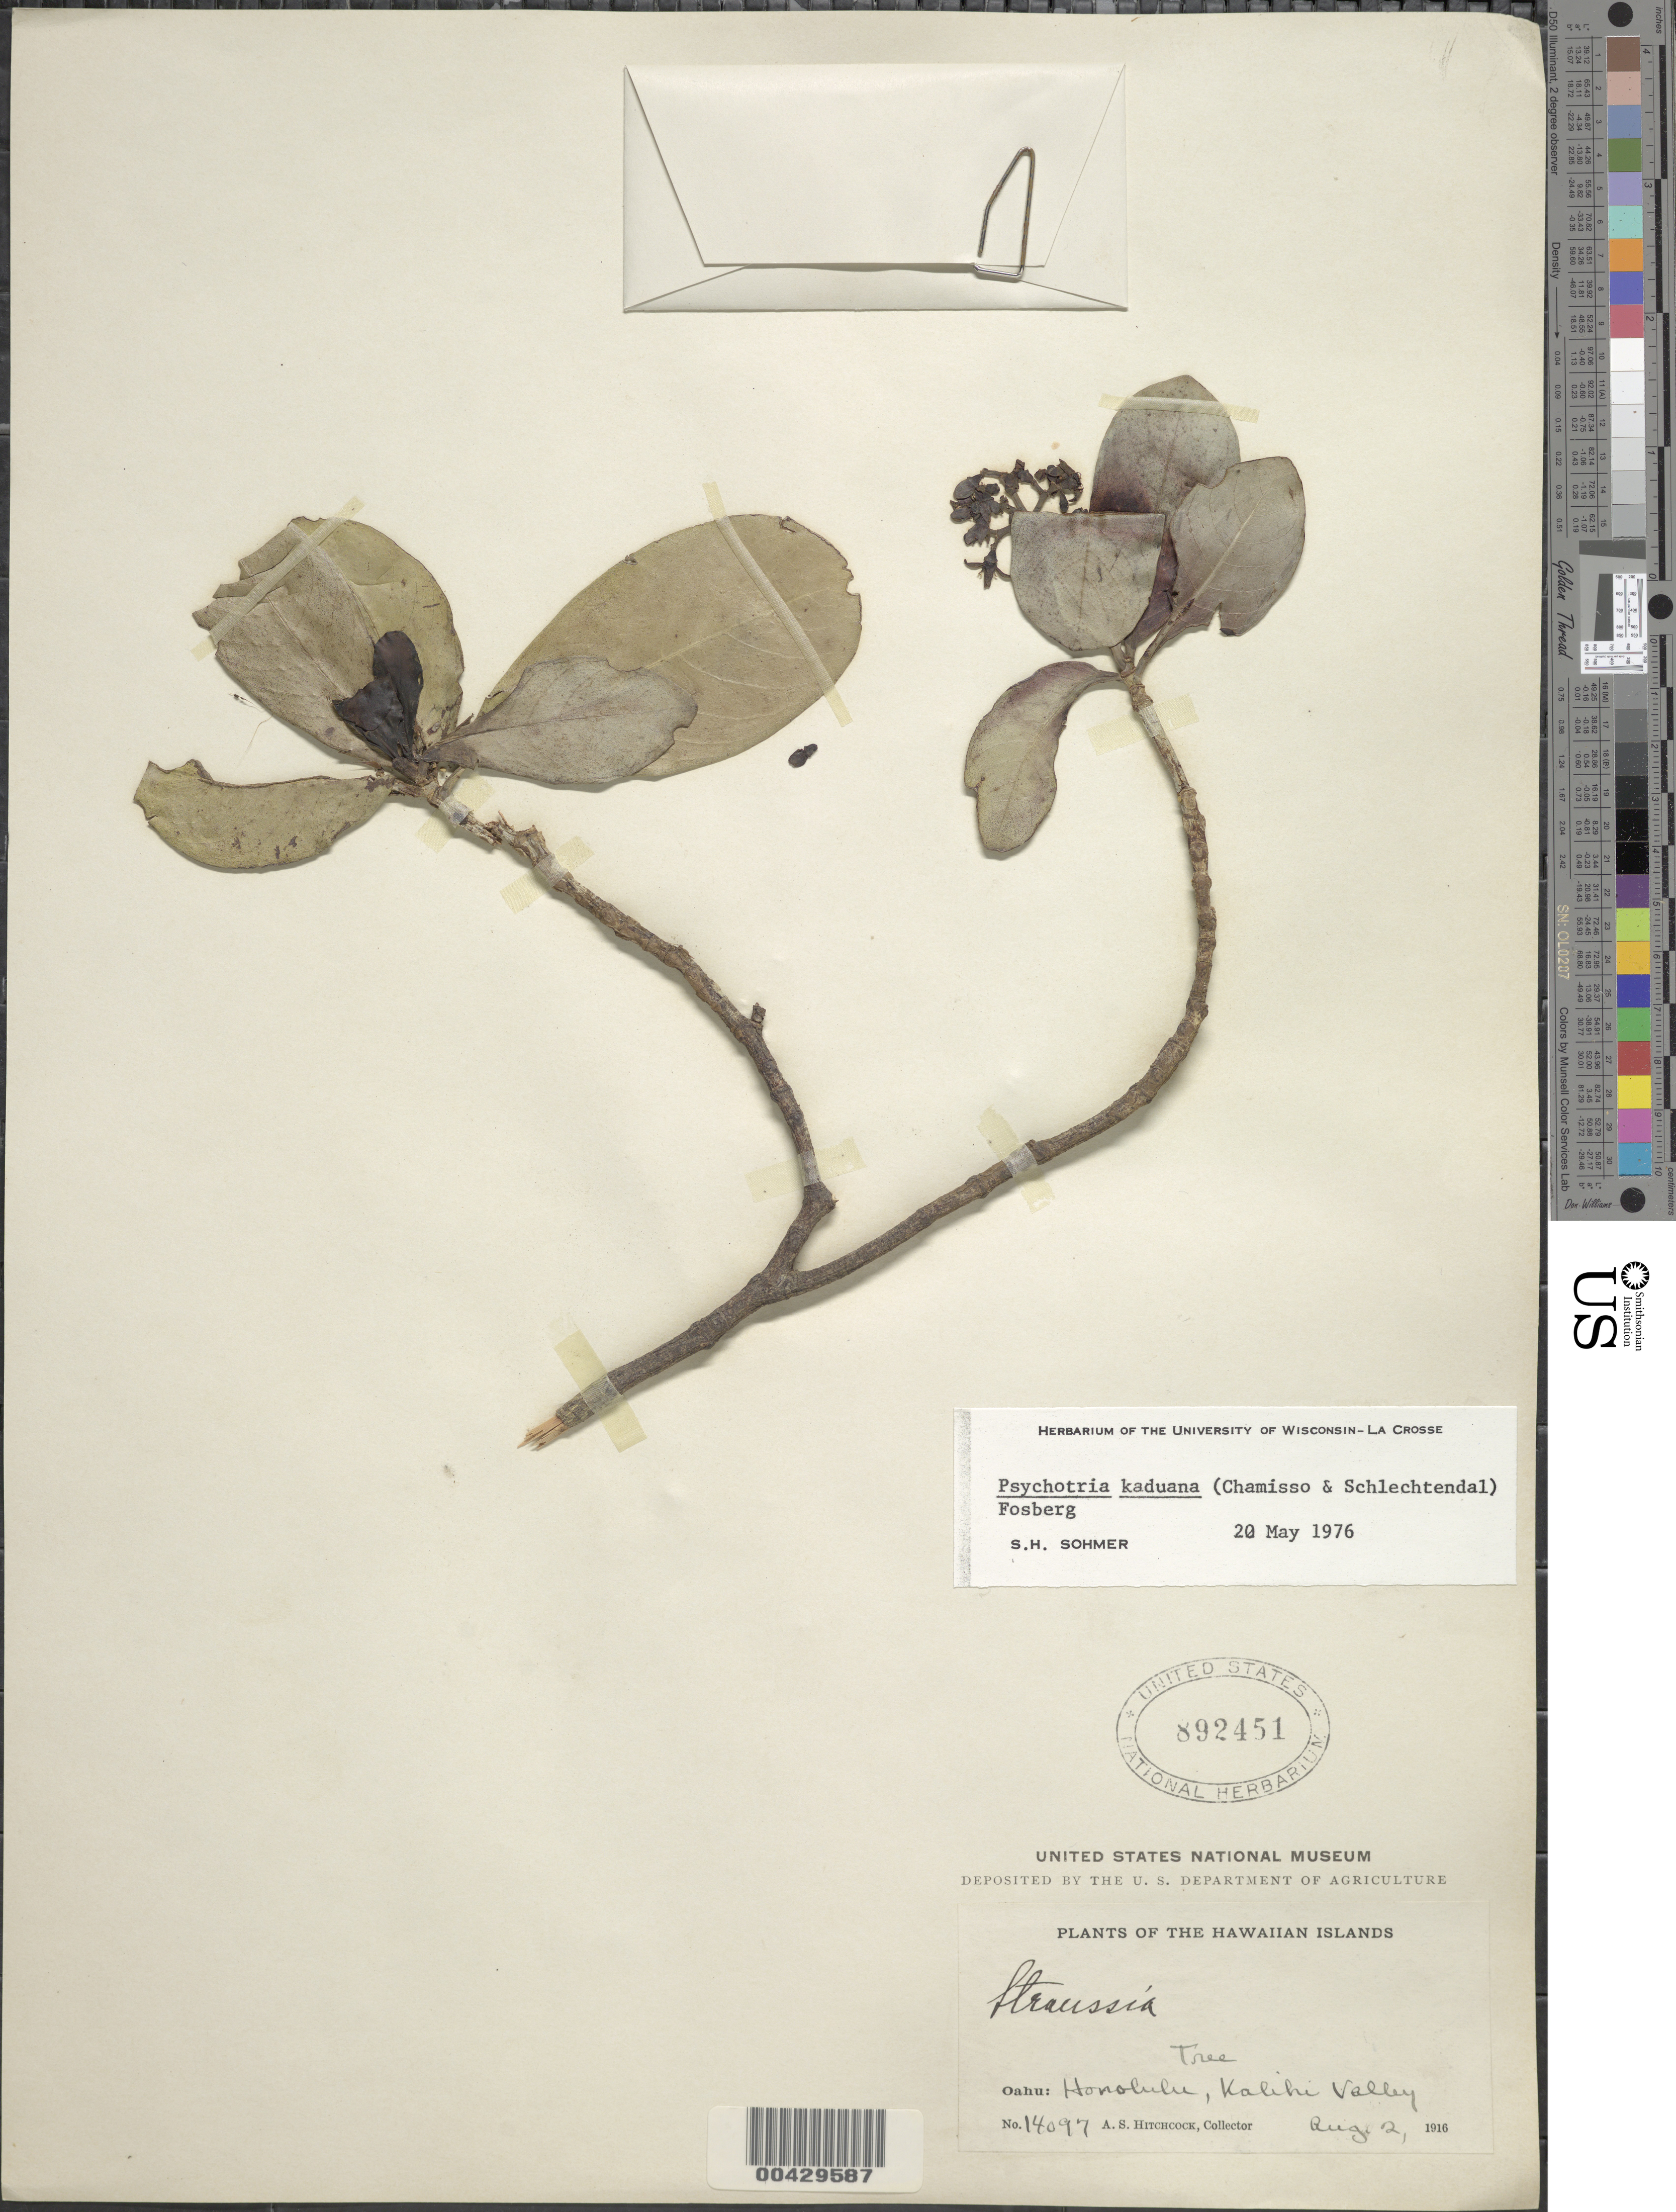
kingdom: Plantae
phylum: Tracheophyta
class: Magnoliopsida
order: Gentianales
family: Rubiaceae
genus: Psychotria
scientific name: Psychotria kaduana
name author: (Cham. & Schltdl.) Fosberg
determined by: Sohmer, S. H.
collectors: A. S. Hitchcock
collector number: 14097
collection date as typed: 2 Aug 1916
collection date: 1916-08-02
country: United States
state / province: Hawaii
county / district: Honolulu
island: Oahu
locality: Honolulu, Kalihi Valley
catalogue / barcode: US 892451